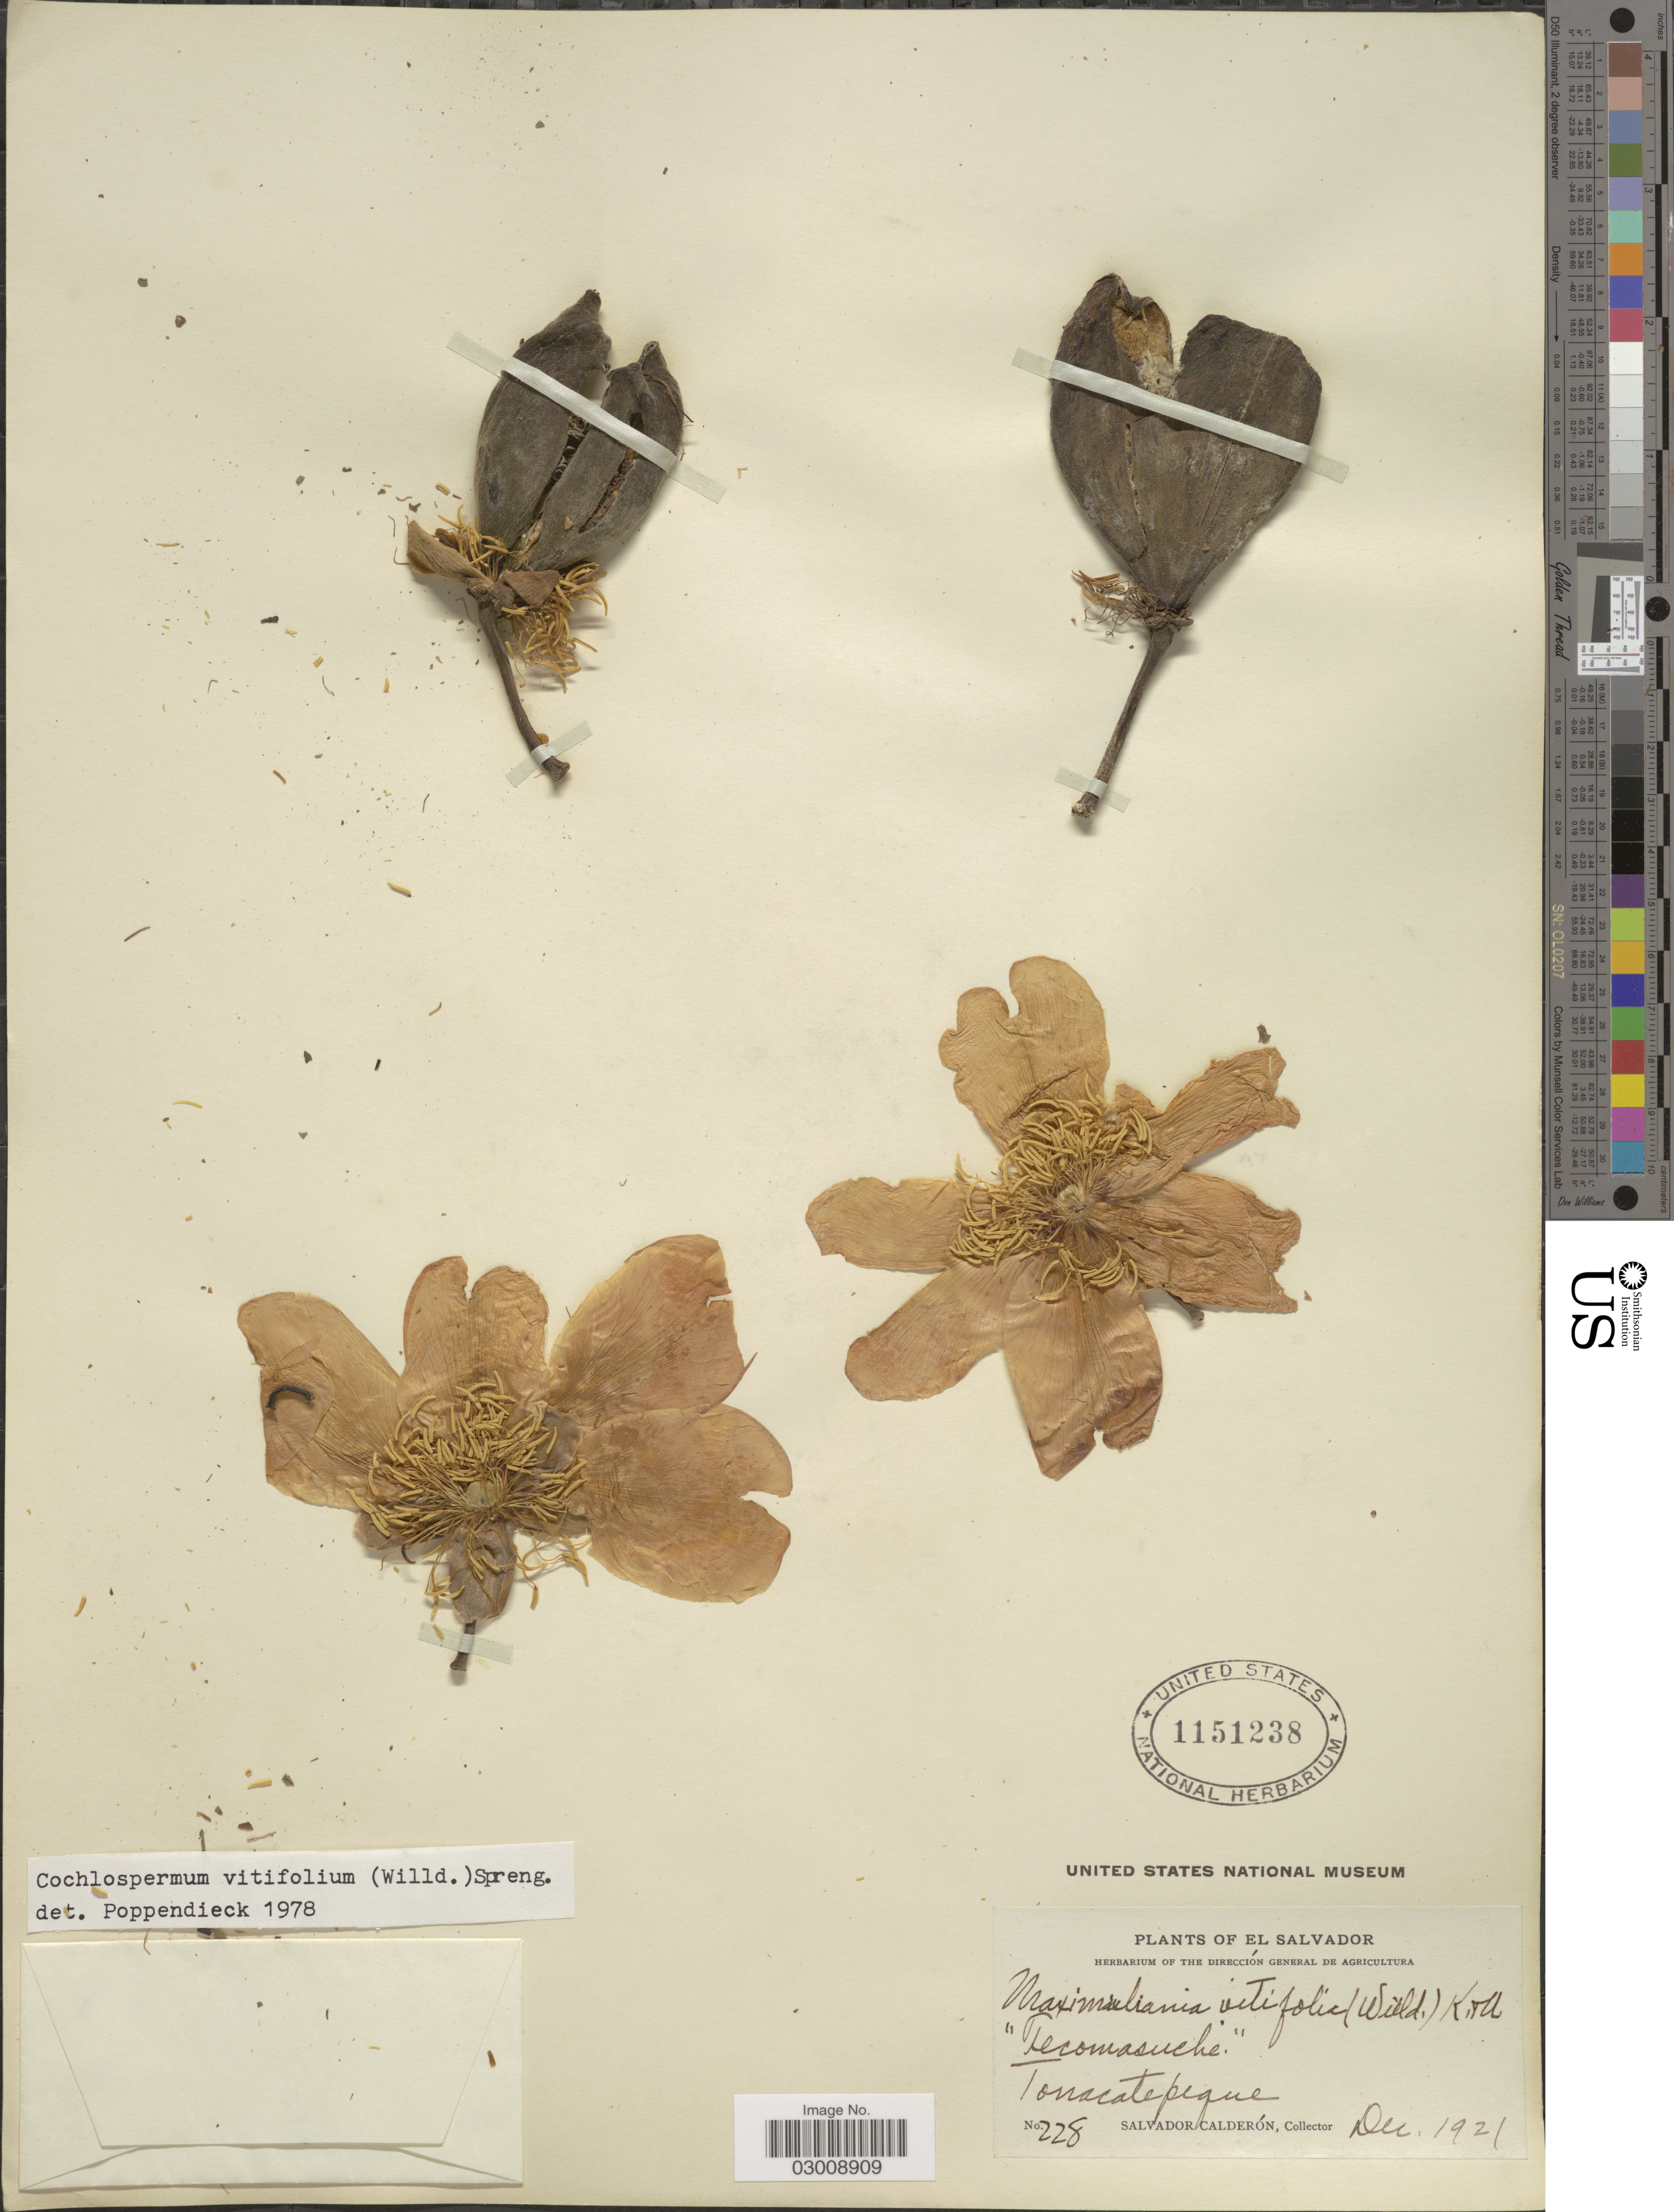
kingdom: Plantae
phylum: Tracheophyta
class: Magnoliopsida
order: Malvales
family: Cochlospermaceae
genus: Cochlospermum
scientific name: Cochlospermum vitifolium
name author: (Willd.) Spreng.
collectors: S. Calderón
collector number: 228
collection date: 1921-12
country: El Salvador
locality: Tonacatepeque.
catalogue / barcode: US 1151238